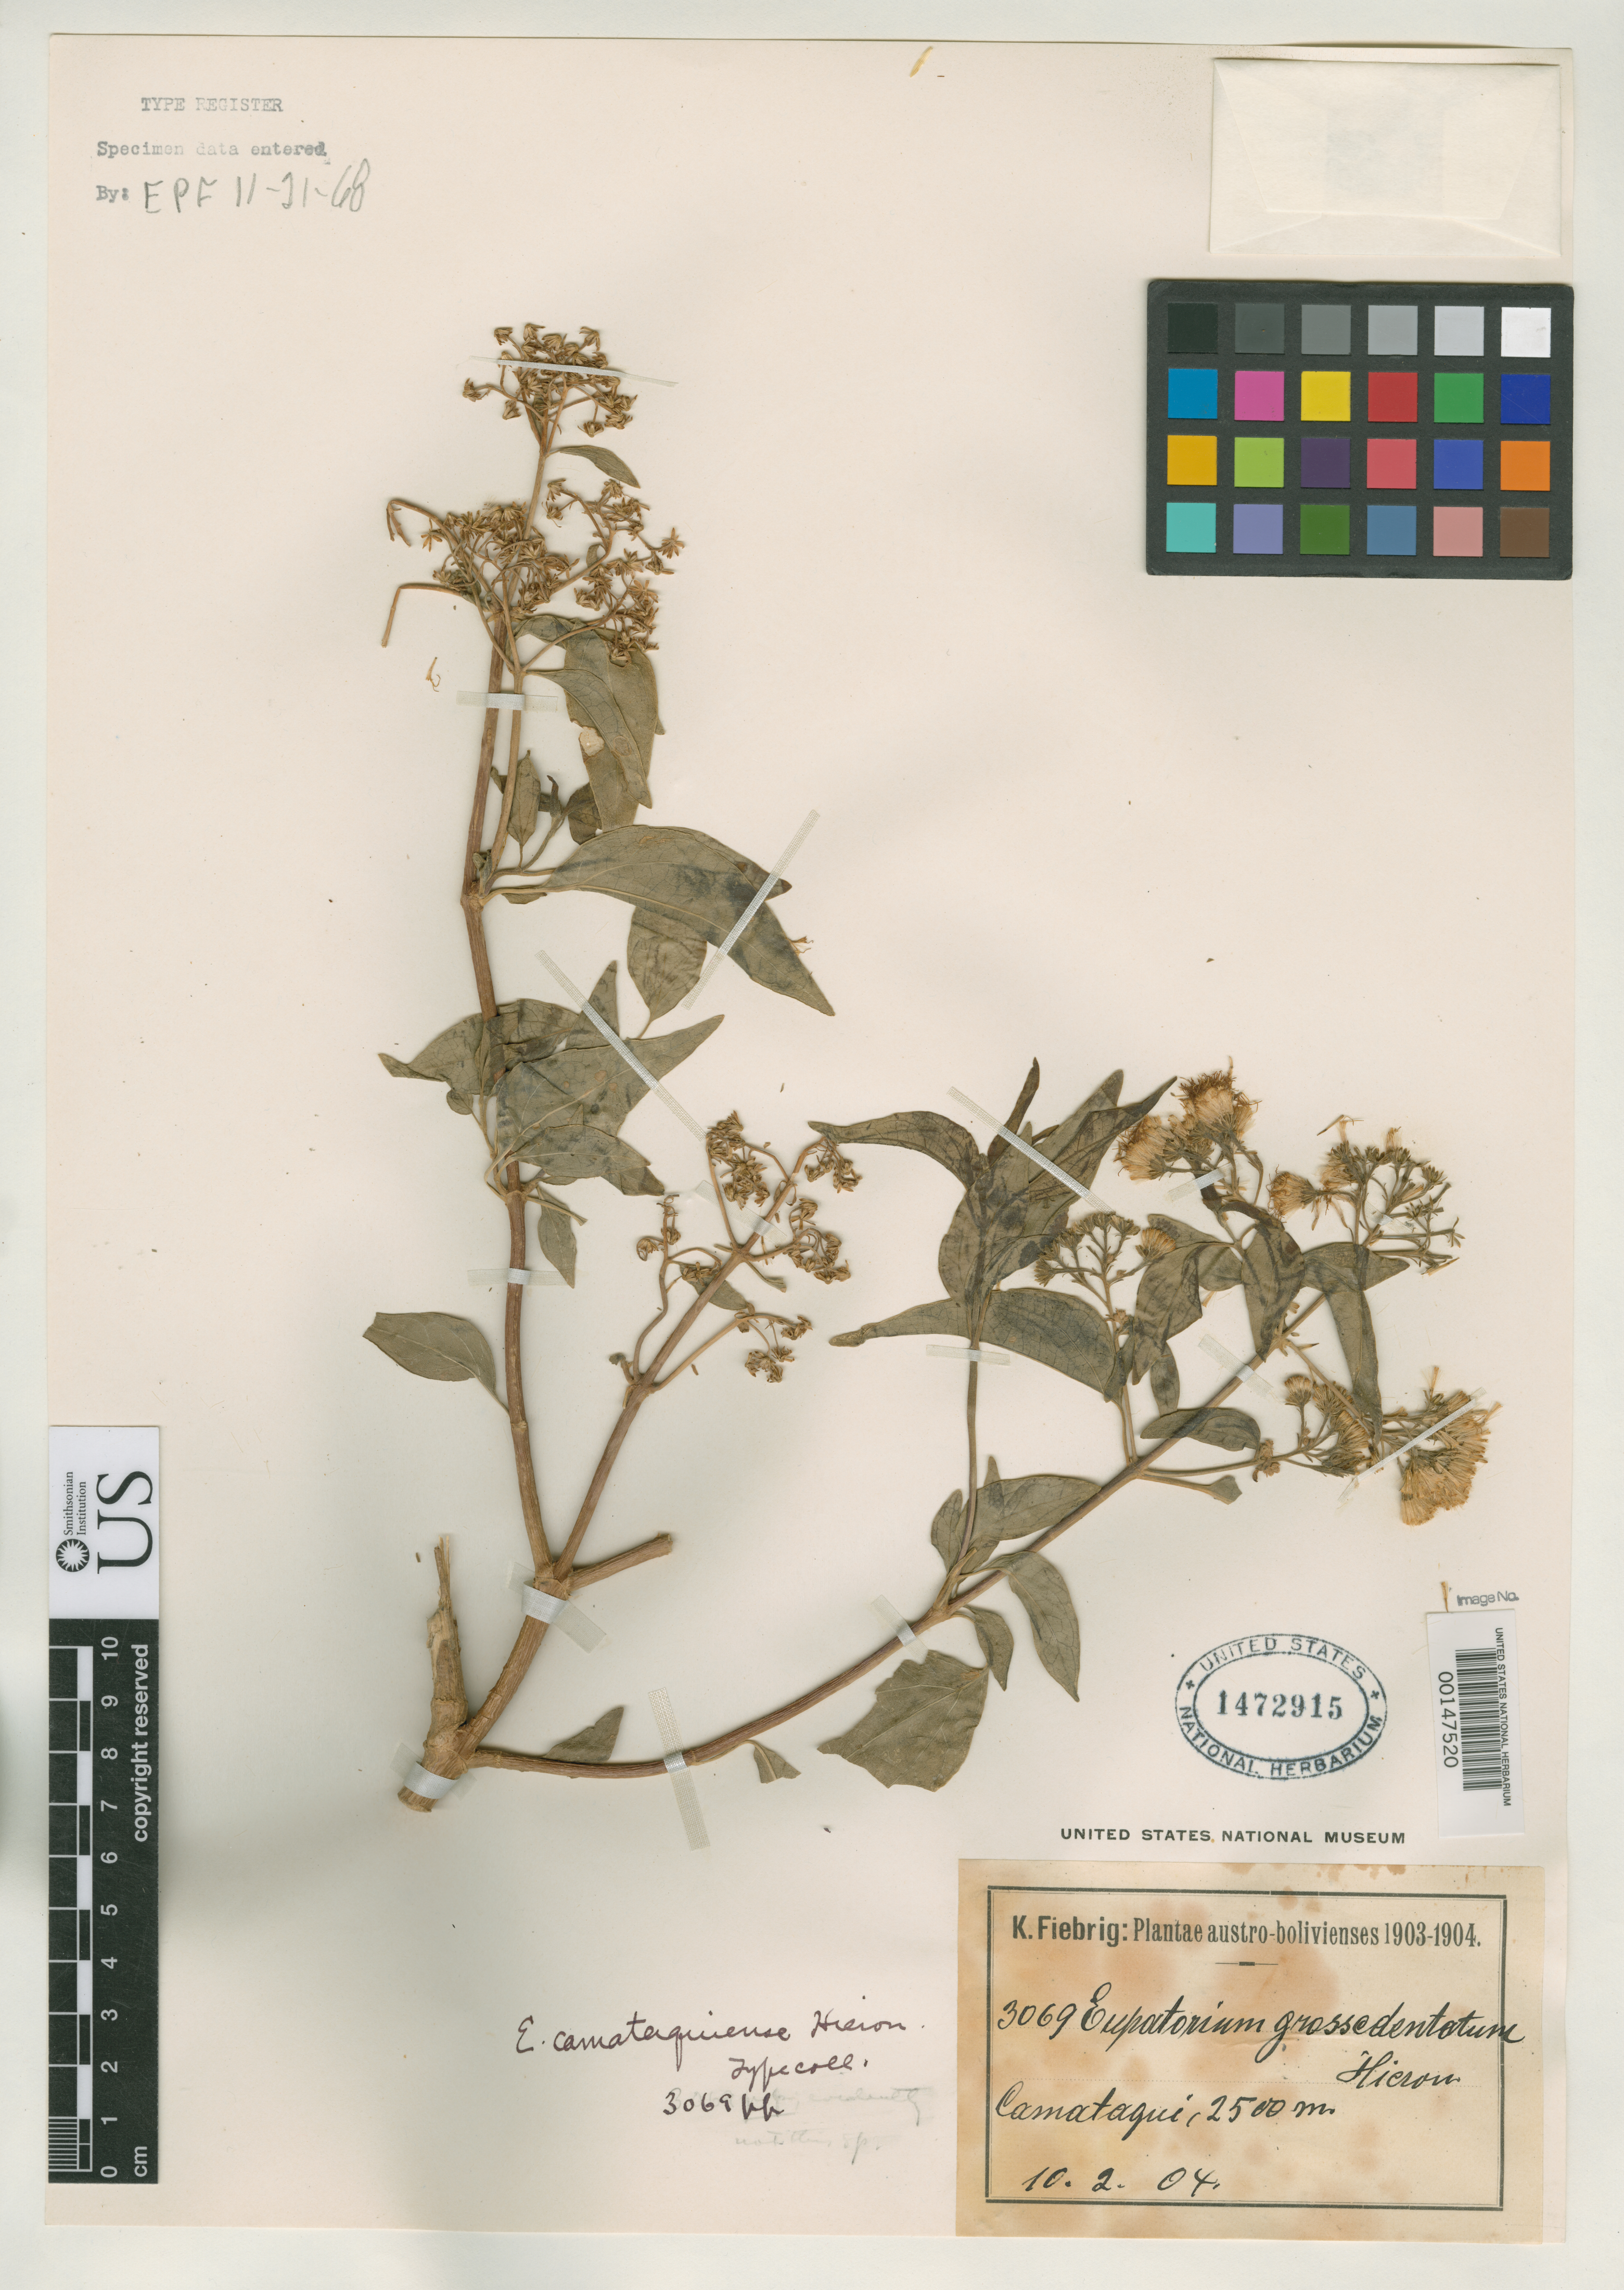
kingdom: Plantae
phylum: Tracheophyta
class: Magnoliopsida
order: Asterales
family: Asteraceae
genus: Eupatorium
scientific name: Eupatorium camataquiense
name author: Hieron.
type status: Isotype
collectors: K. Fiebrig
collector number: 3069 p.p.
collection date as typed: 10 Feb 1904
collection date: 1904-02-10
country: Bolivia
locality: Camataqui.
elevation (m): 2500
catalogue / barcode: US 1472915